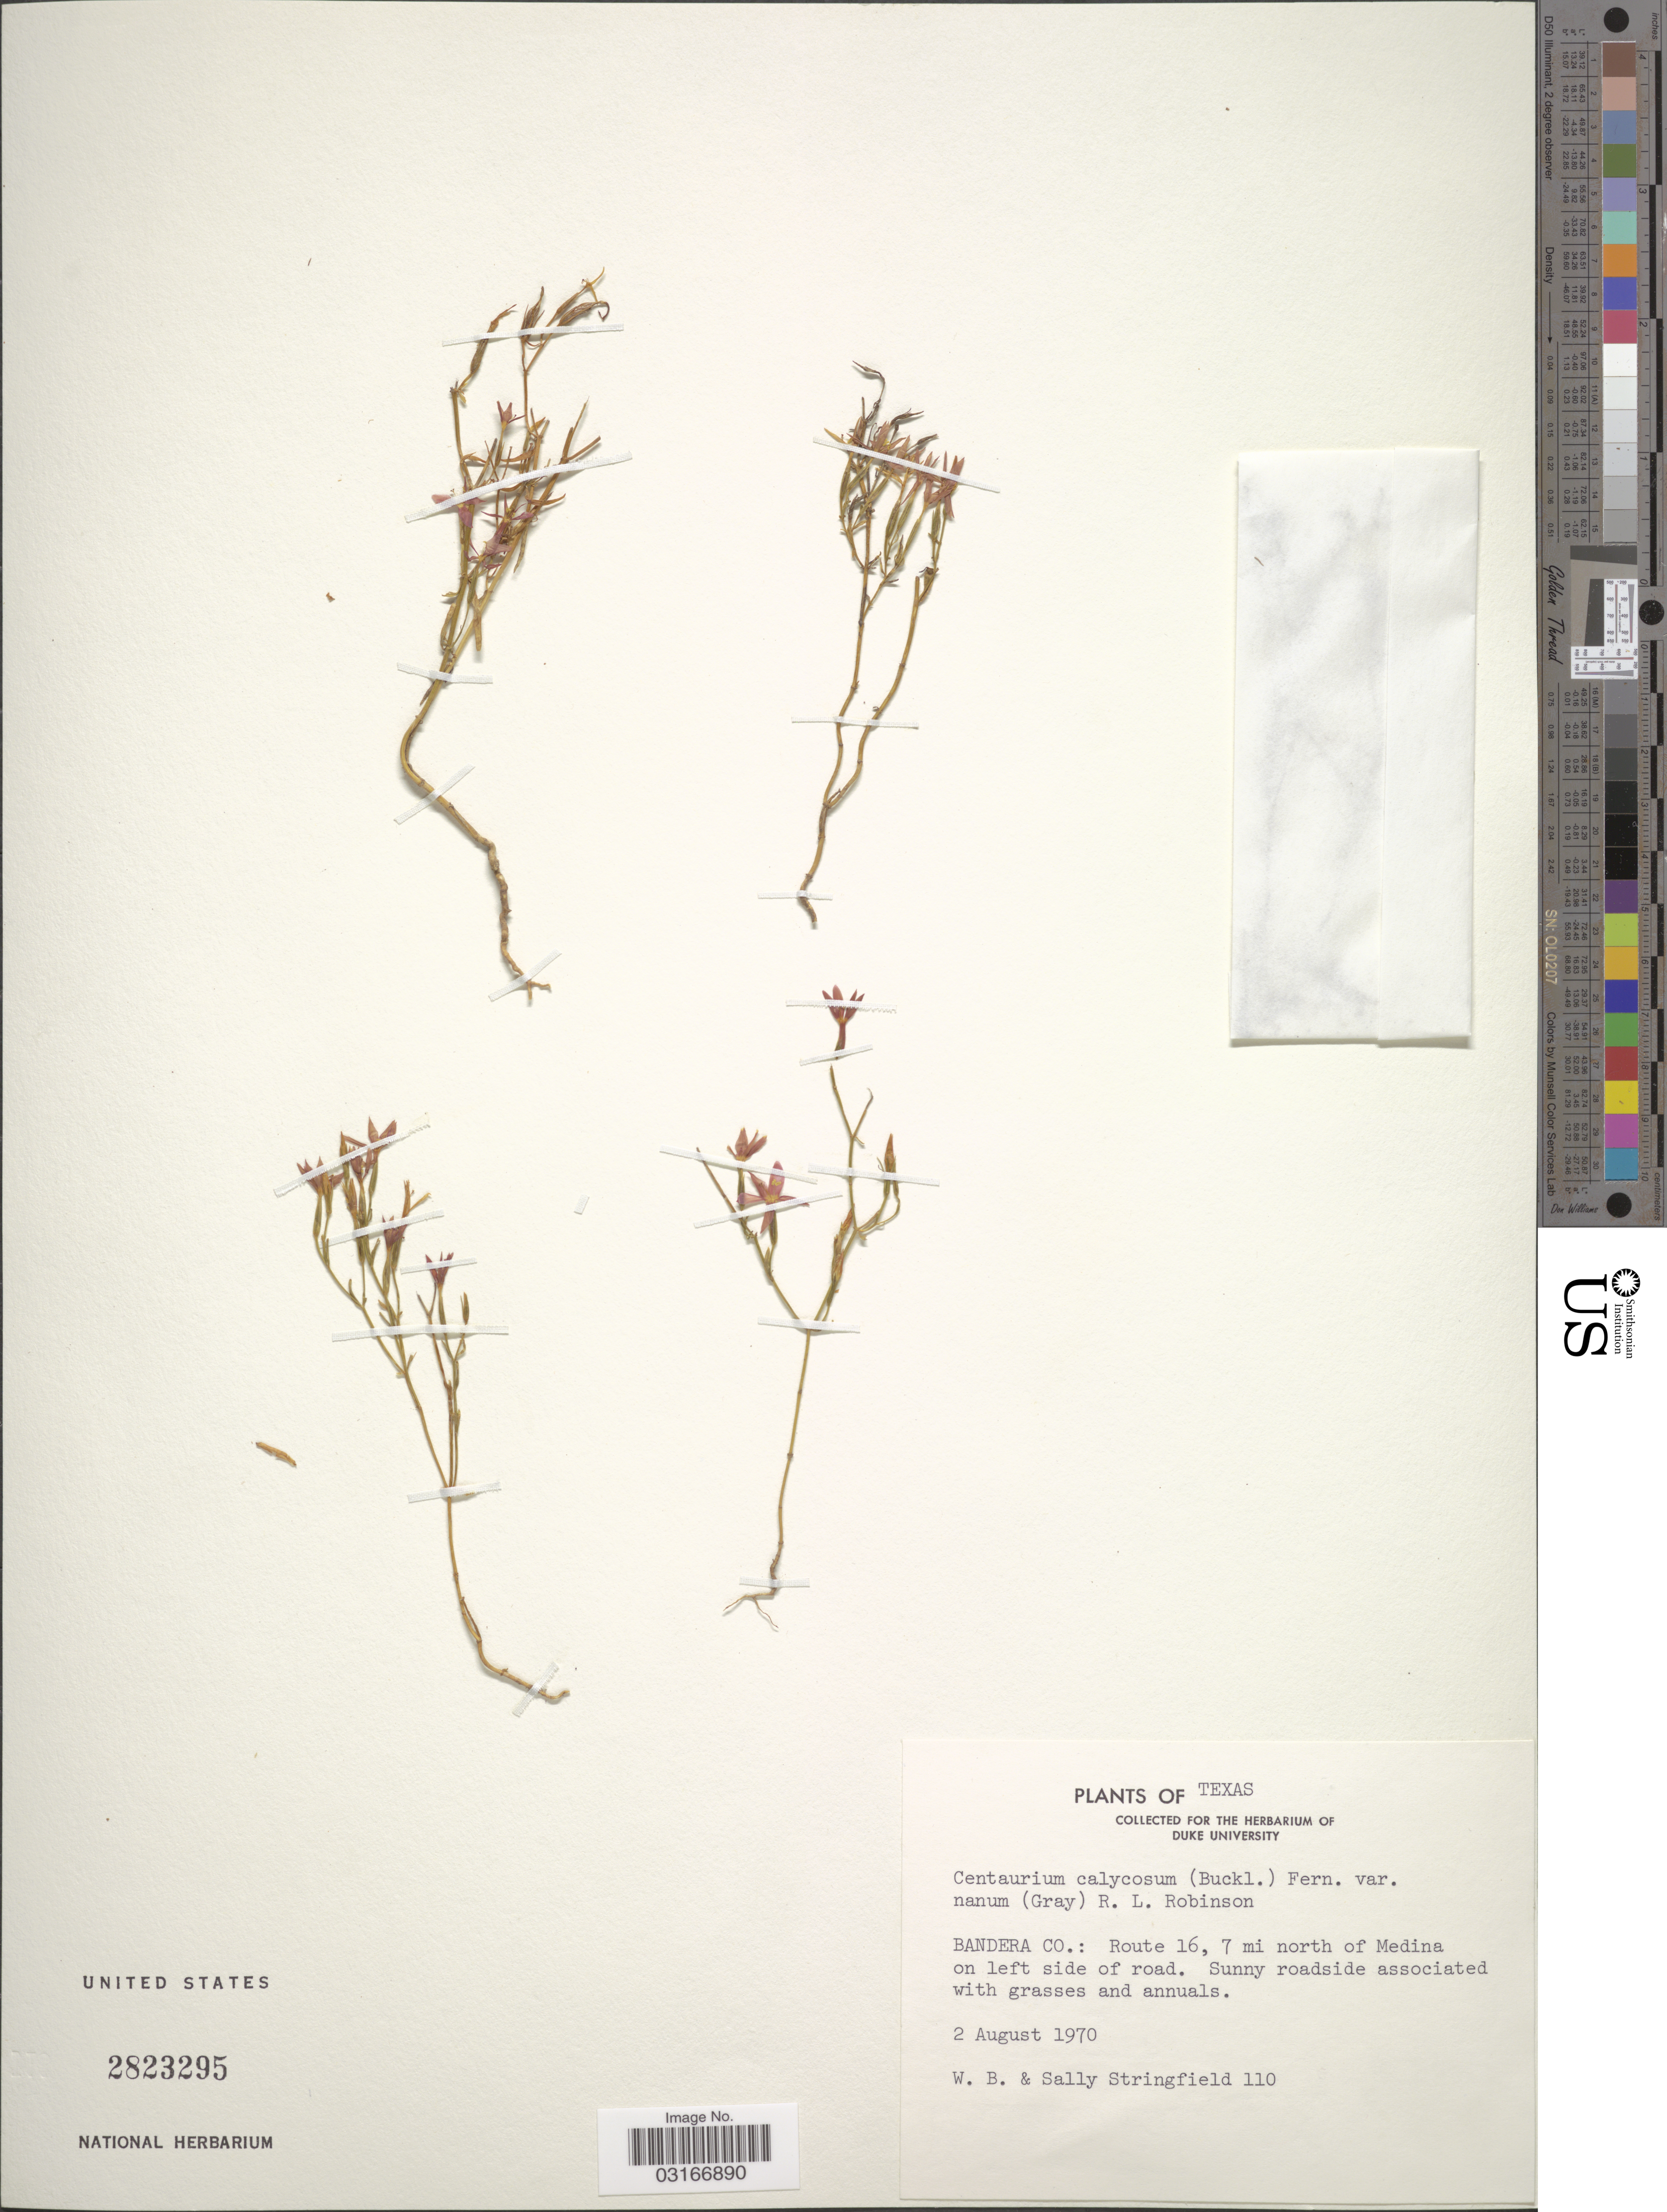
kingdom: Plantae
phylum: Tracheophyta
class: Magnoliopsida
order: Gentianales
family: Gentianaceae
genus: Centaurium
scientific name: Centaurium calycosum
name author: (Buckley) Buckley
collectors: W. Stringfield & S. Stringfield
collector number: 110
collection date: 1970-08-02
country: United States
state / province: Texas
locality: Bandera Co.: Route 16, 7 mi north of Medina on left side of road.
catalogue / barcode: US 2823295